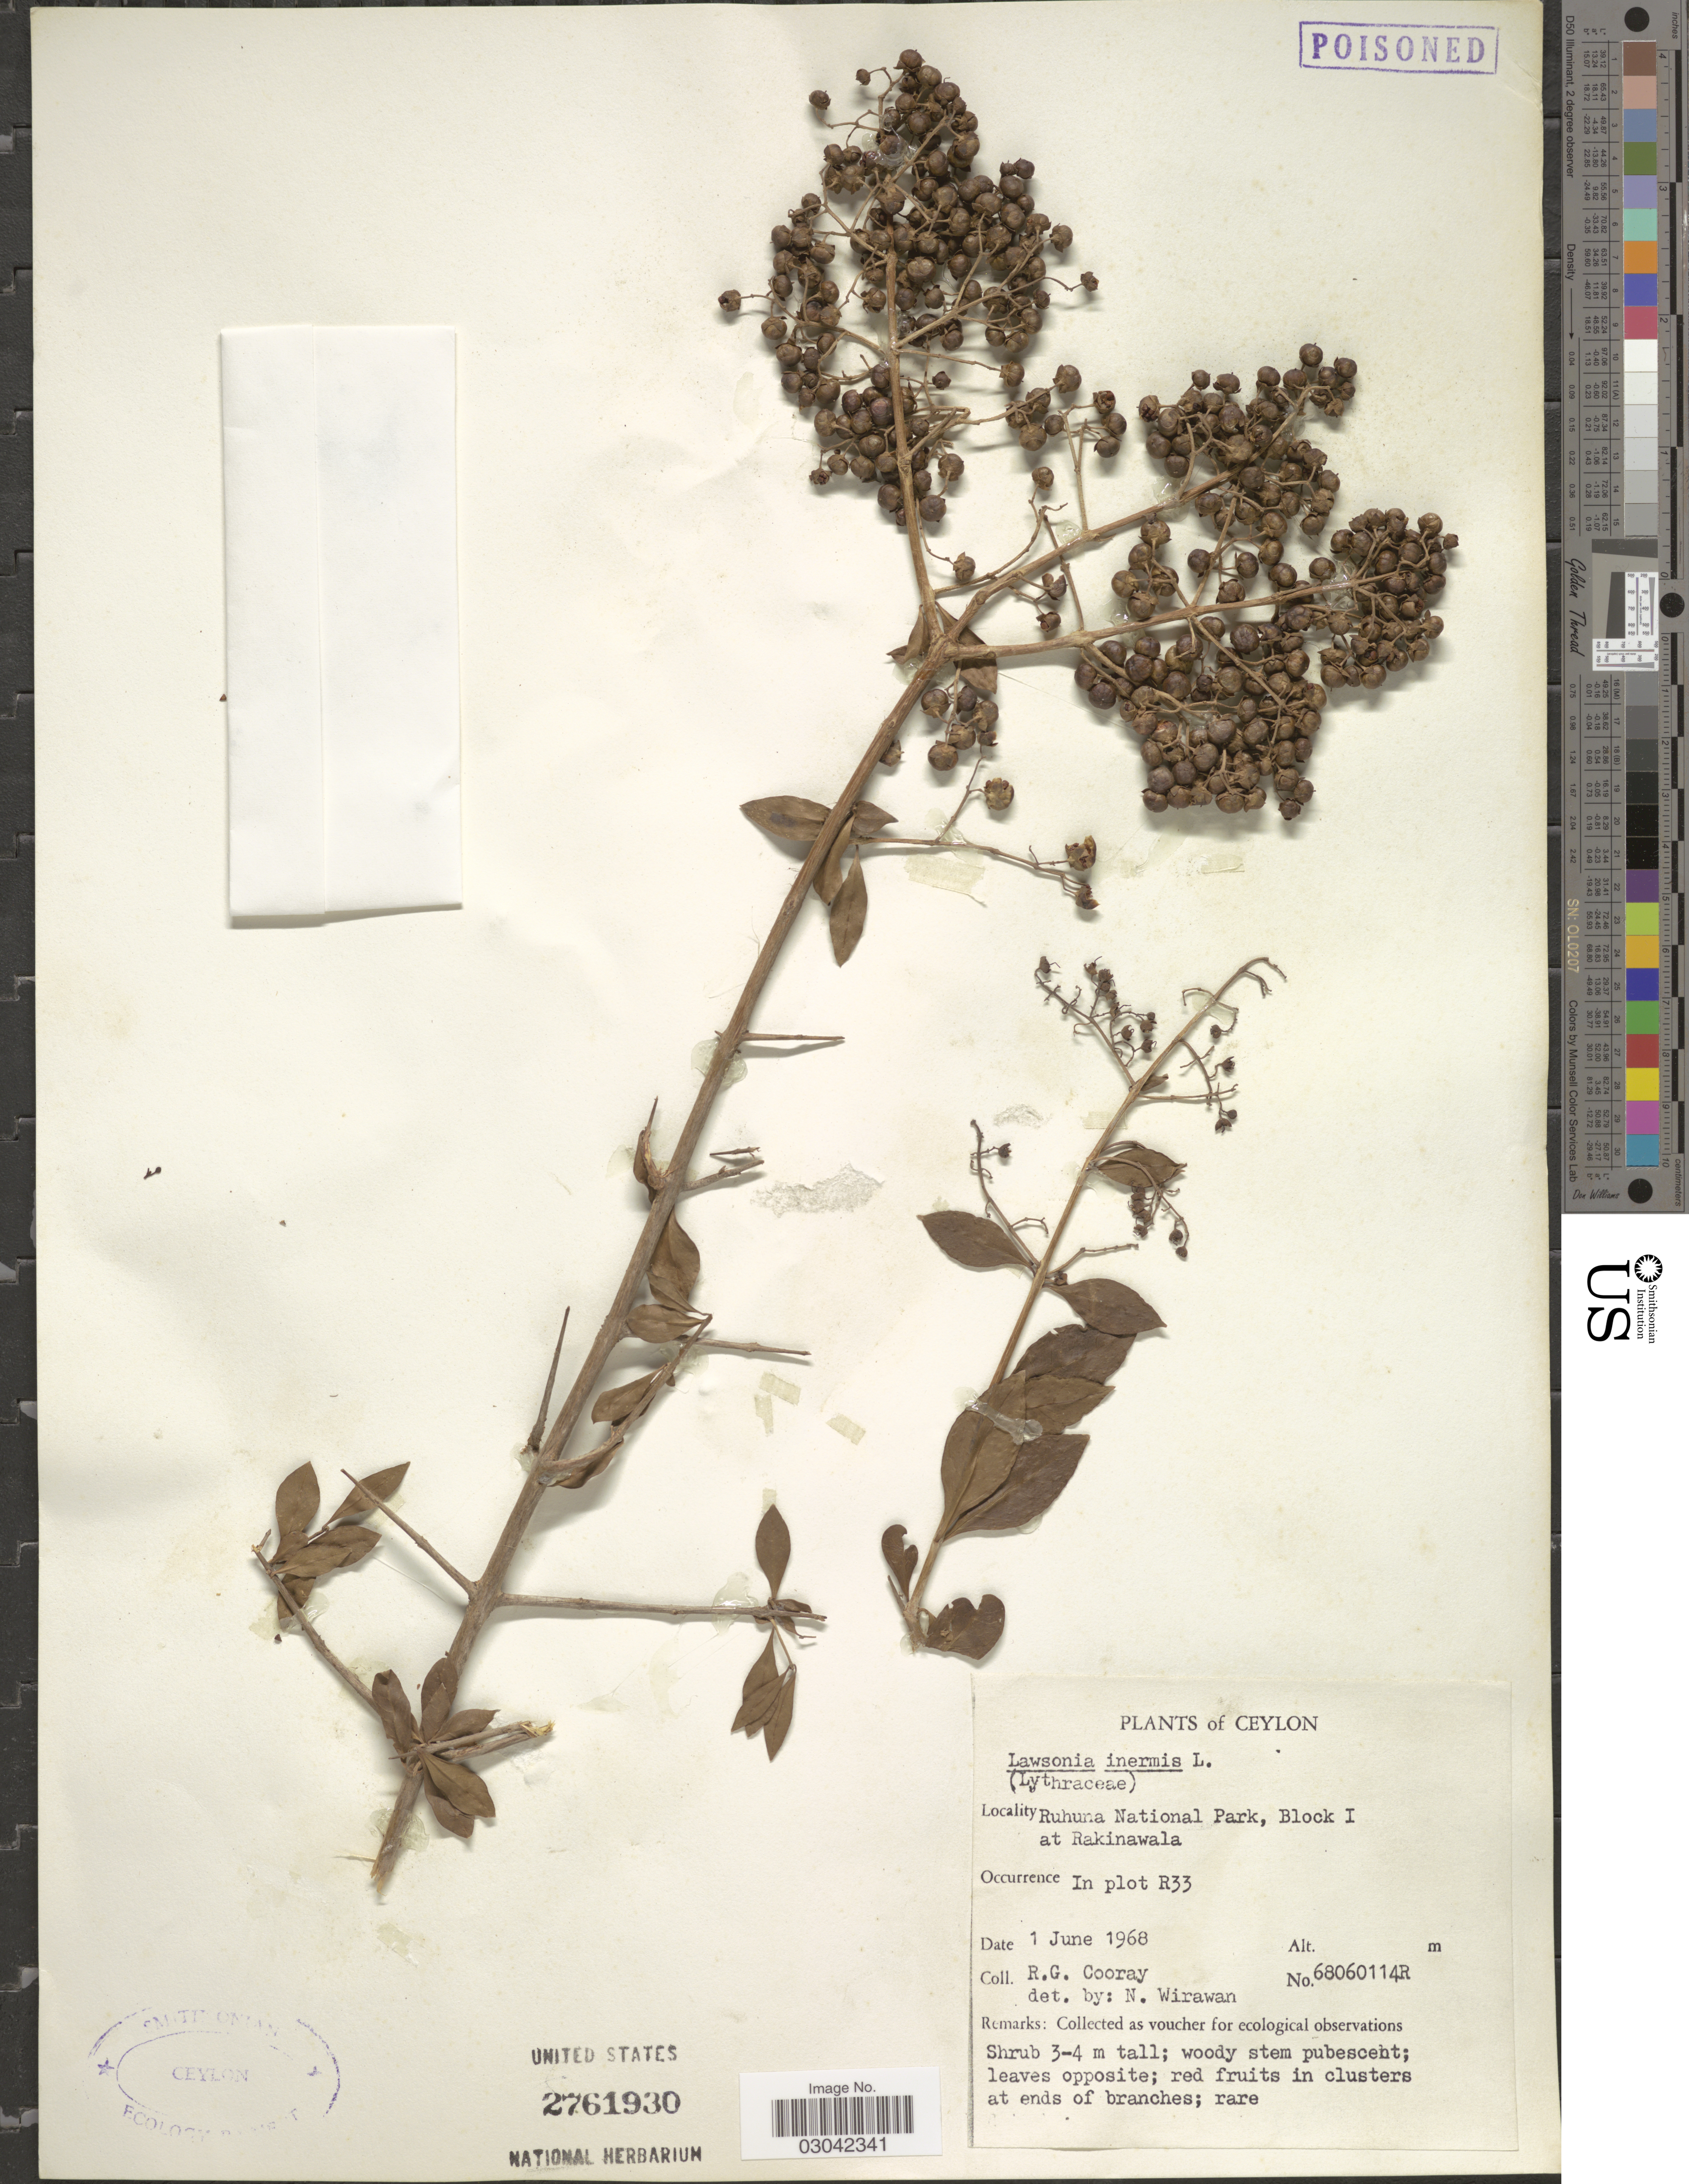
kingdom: Plantae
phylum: Tracheophyta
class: Magnoliopsida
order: Myrtales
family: Lythraceae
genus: Lawsonia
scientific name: Lawsonia inermis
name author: L.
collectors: R. Cooray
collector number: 68060114R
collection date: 1968-06-01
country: Sri Lanka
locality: Ceylon. Ruhuna National Park, Block I at Rakinawala. In plot R33.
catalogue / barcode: US 2761930